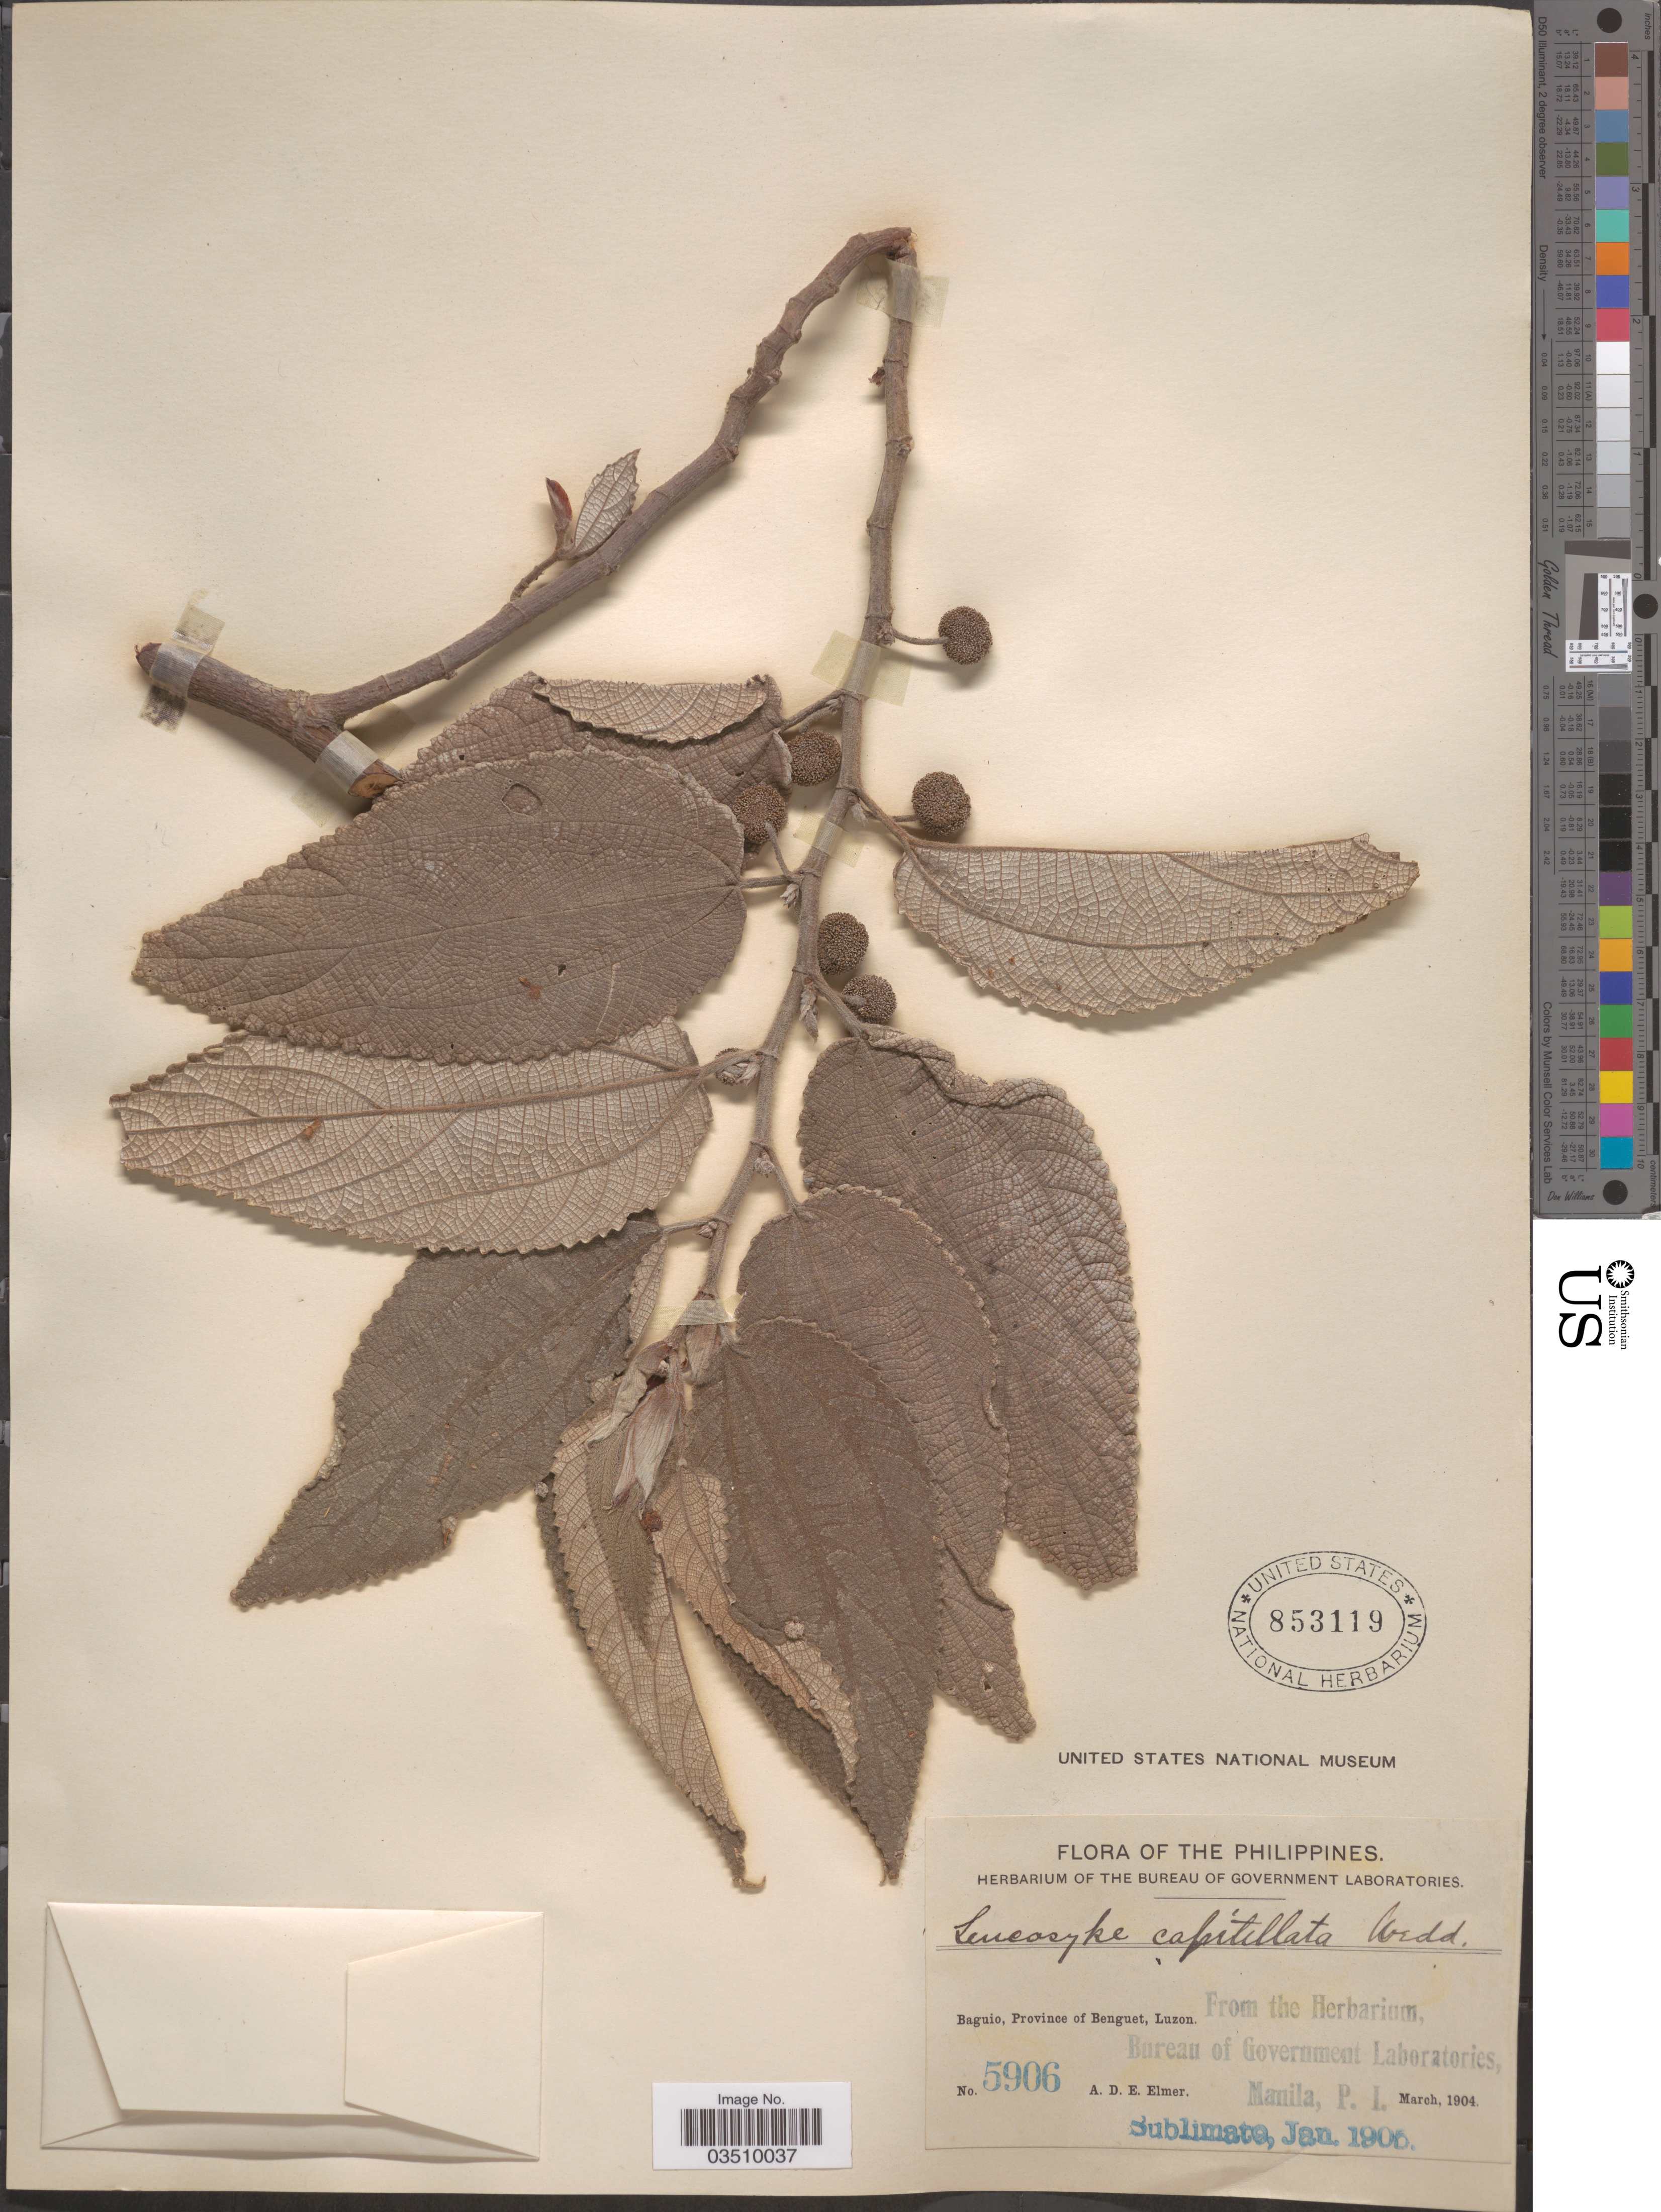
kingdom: Plantae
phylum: Tracheophyta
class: Magnoliopsida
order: Rosales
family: Urticaceae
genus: Leucosyke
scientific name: Leucosyke capitellata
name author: (Poir.) Wedd.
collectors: A. D. E. Elmer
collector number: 5906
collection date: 1904-03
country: Philippines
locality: Baguio, Province of Benguet, Luzon.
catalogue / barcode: US 853119